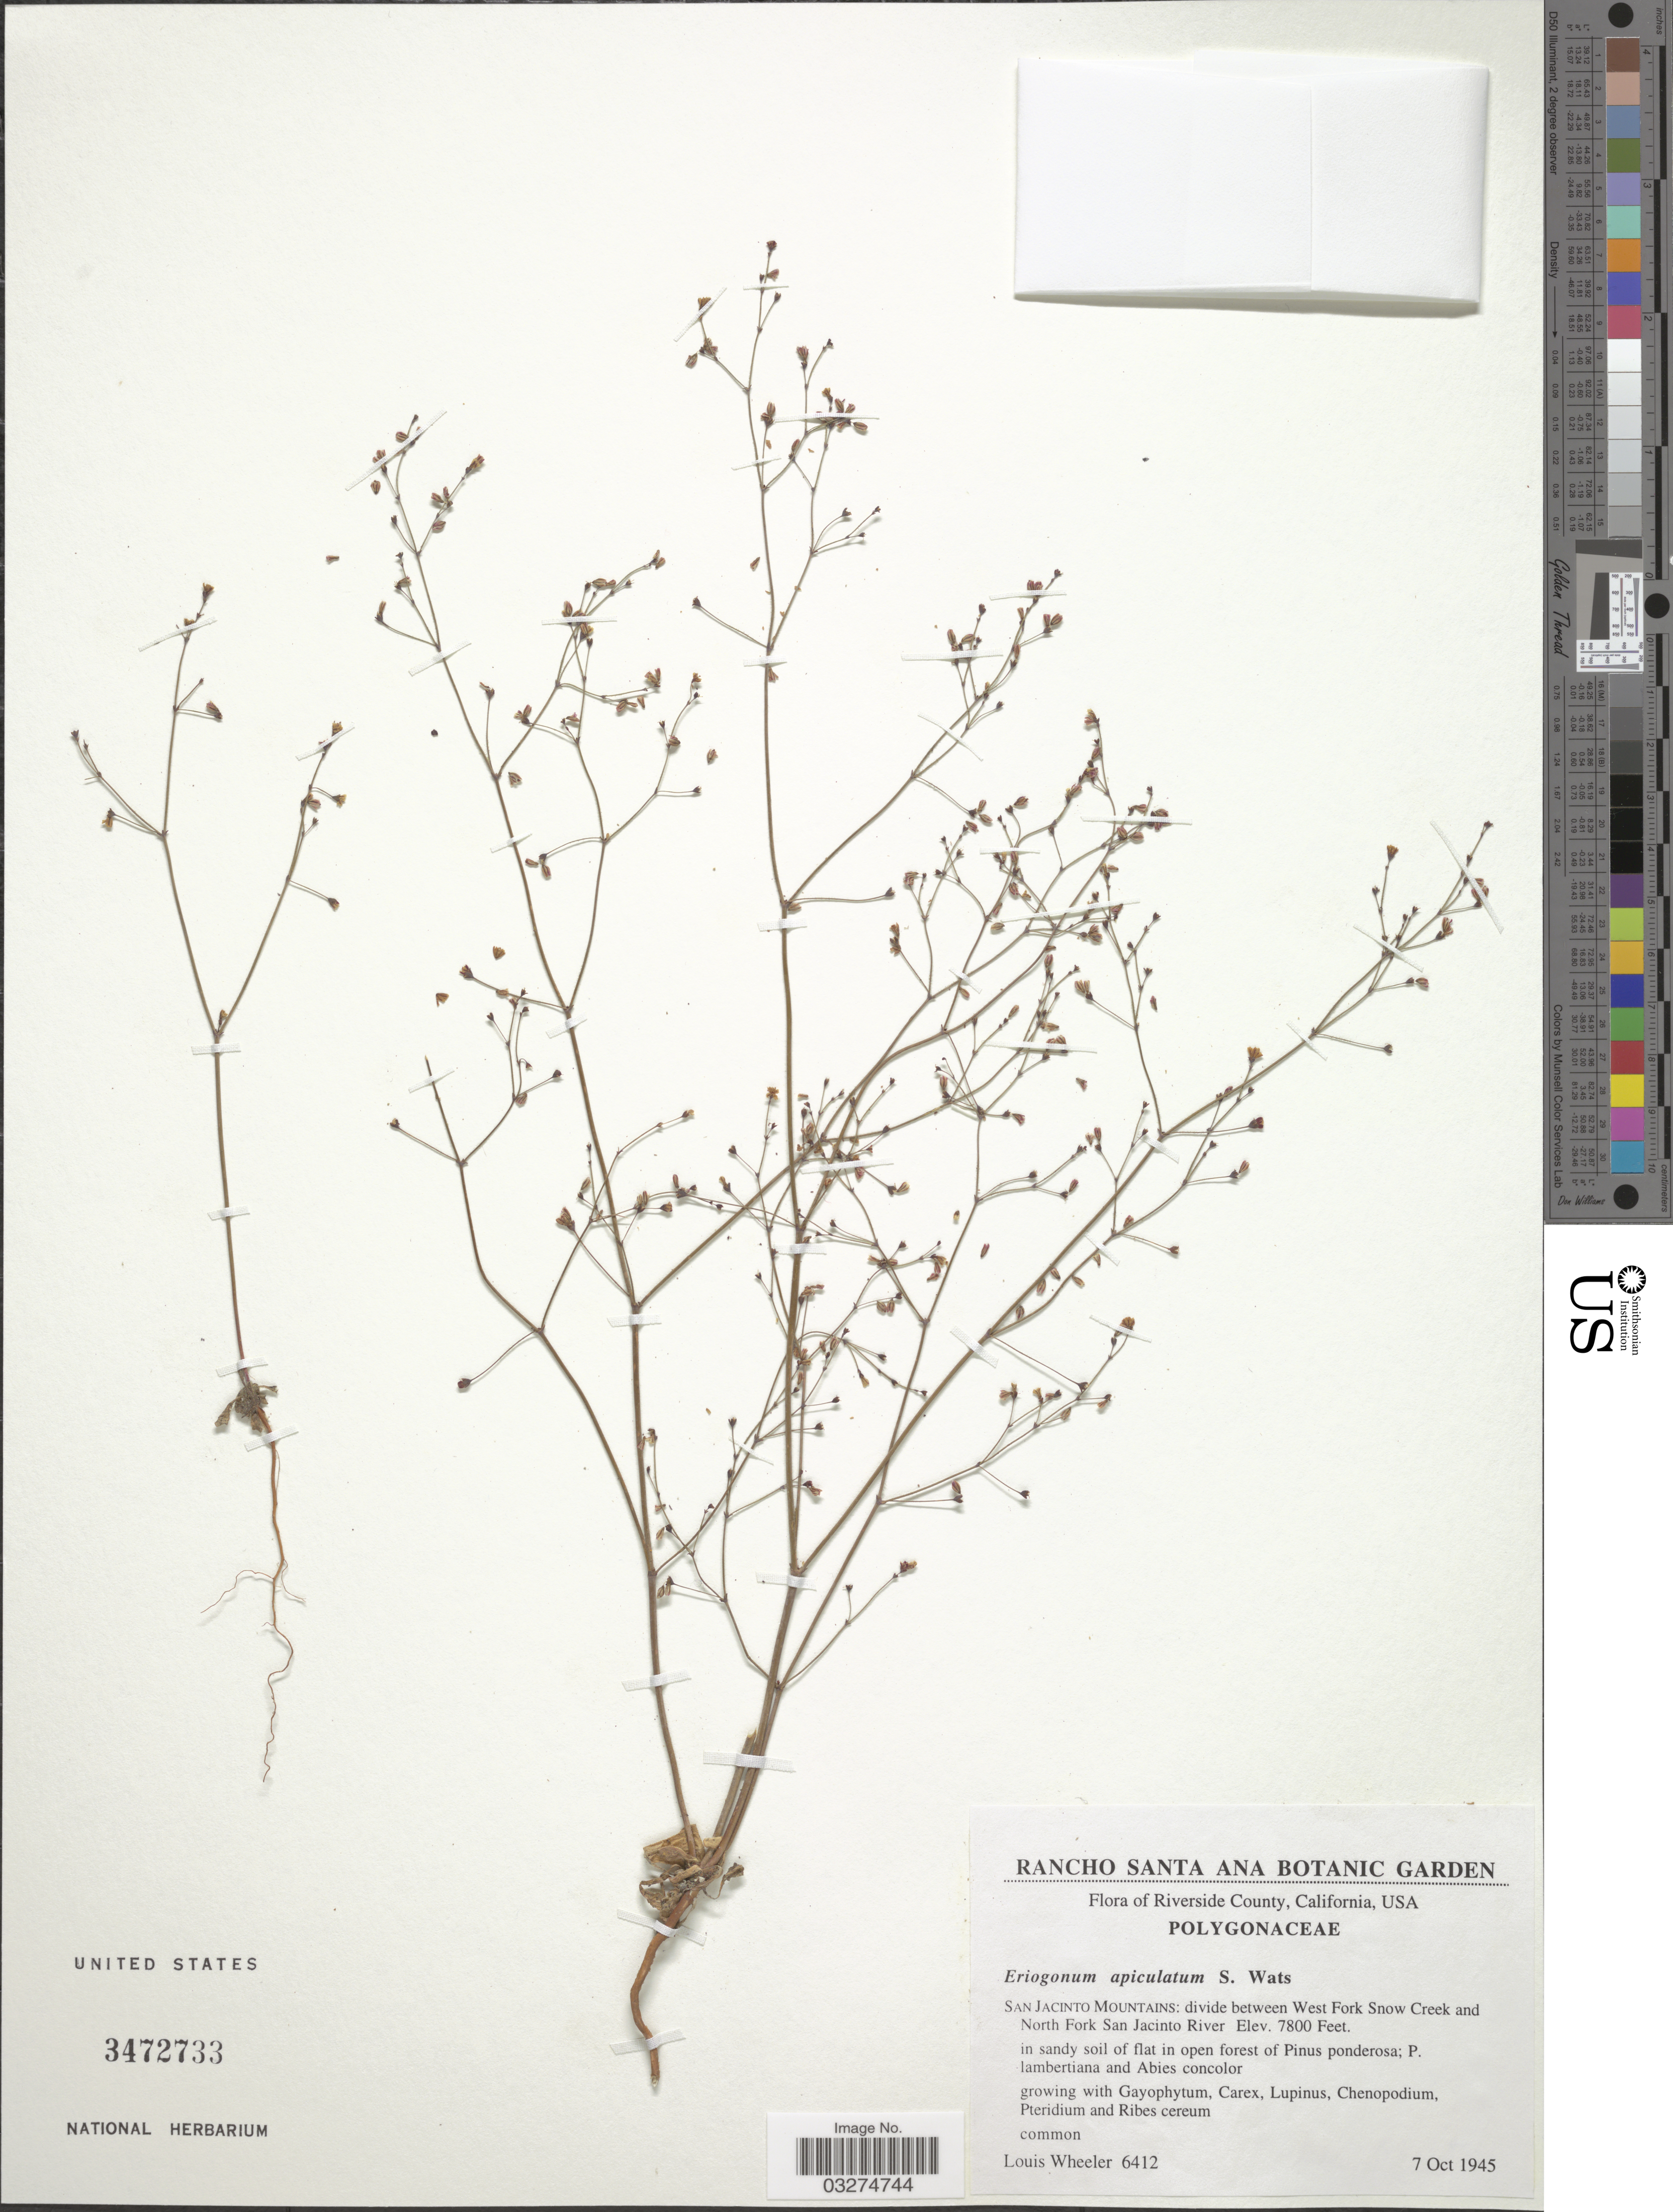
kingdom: Plantae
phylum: Tracheophyta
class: Magnoliopsida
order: Caryophyllales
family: Polygonaceae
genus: Eriogonum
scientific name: Eriogonum apiculatum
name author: S. Watson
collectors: L. C. Wheeler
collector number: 6412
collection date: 1945-10-07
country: United States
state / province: California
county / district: Riverside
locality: Riverside County. San Jacinto Mountains: divide West Fork Snow Creek and North Fork San Jacinto River.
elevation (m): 2377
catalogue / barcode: US 3472733